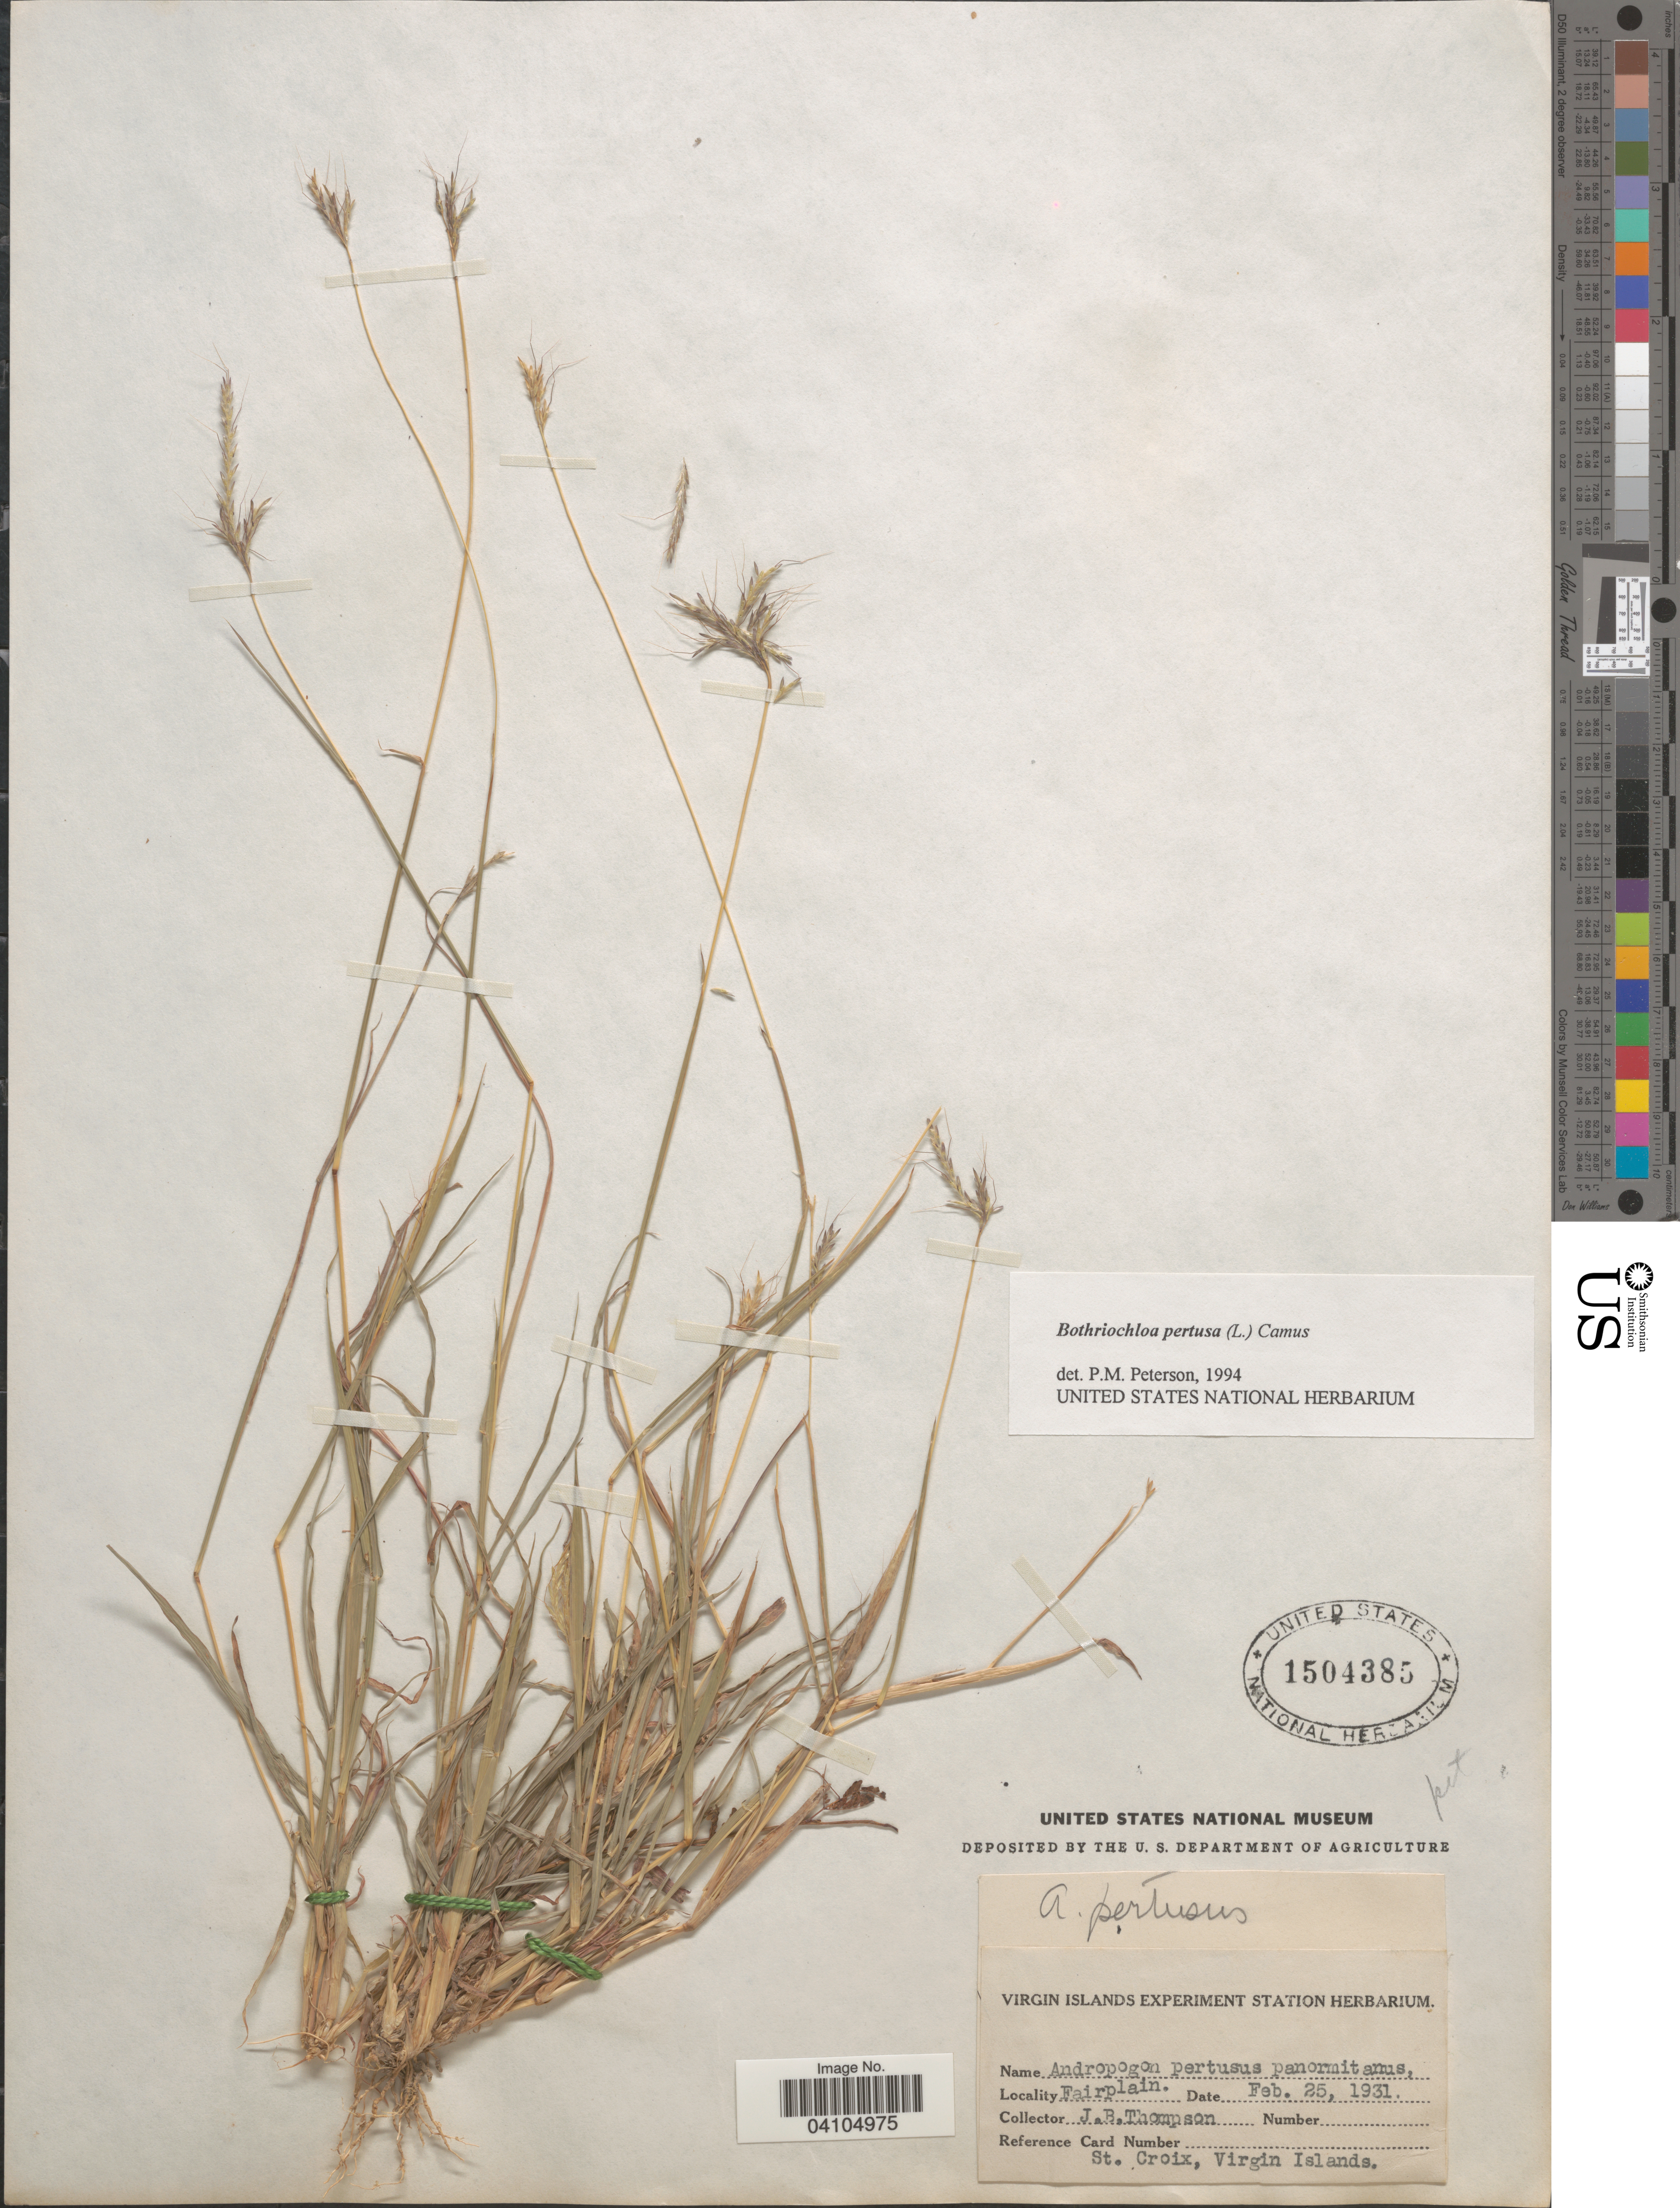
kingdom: Plantae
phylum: Tracheophyta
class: Liliopsida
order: Poales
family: Poaceae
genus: Bothriochloa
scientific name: Bothriochloa pertusa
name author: (L.) A. Camus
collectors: J. B. Thompson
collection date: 1931-02-25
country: U.S. Virgin Islands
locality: Fairplain. St. Croix.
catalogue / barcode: US 1504385